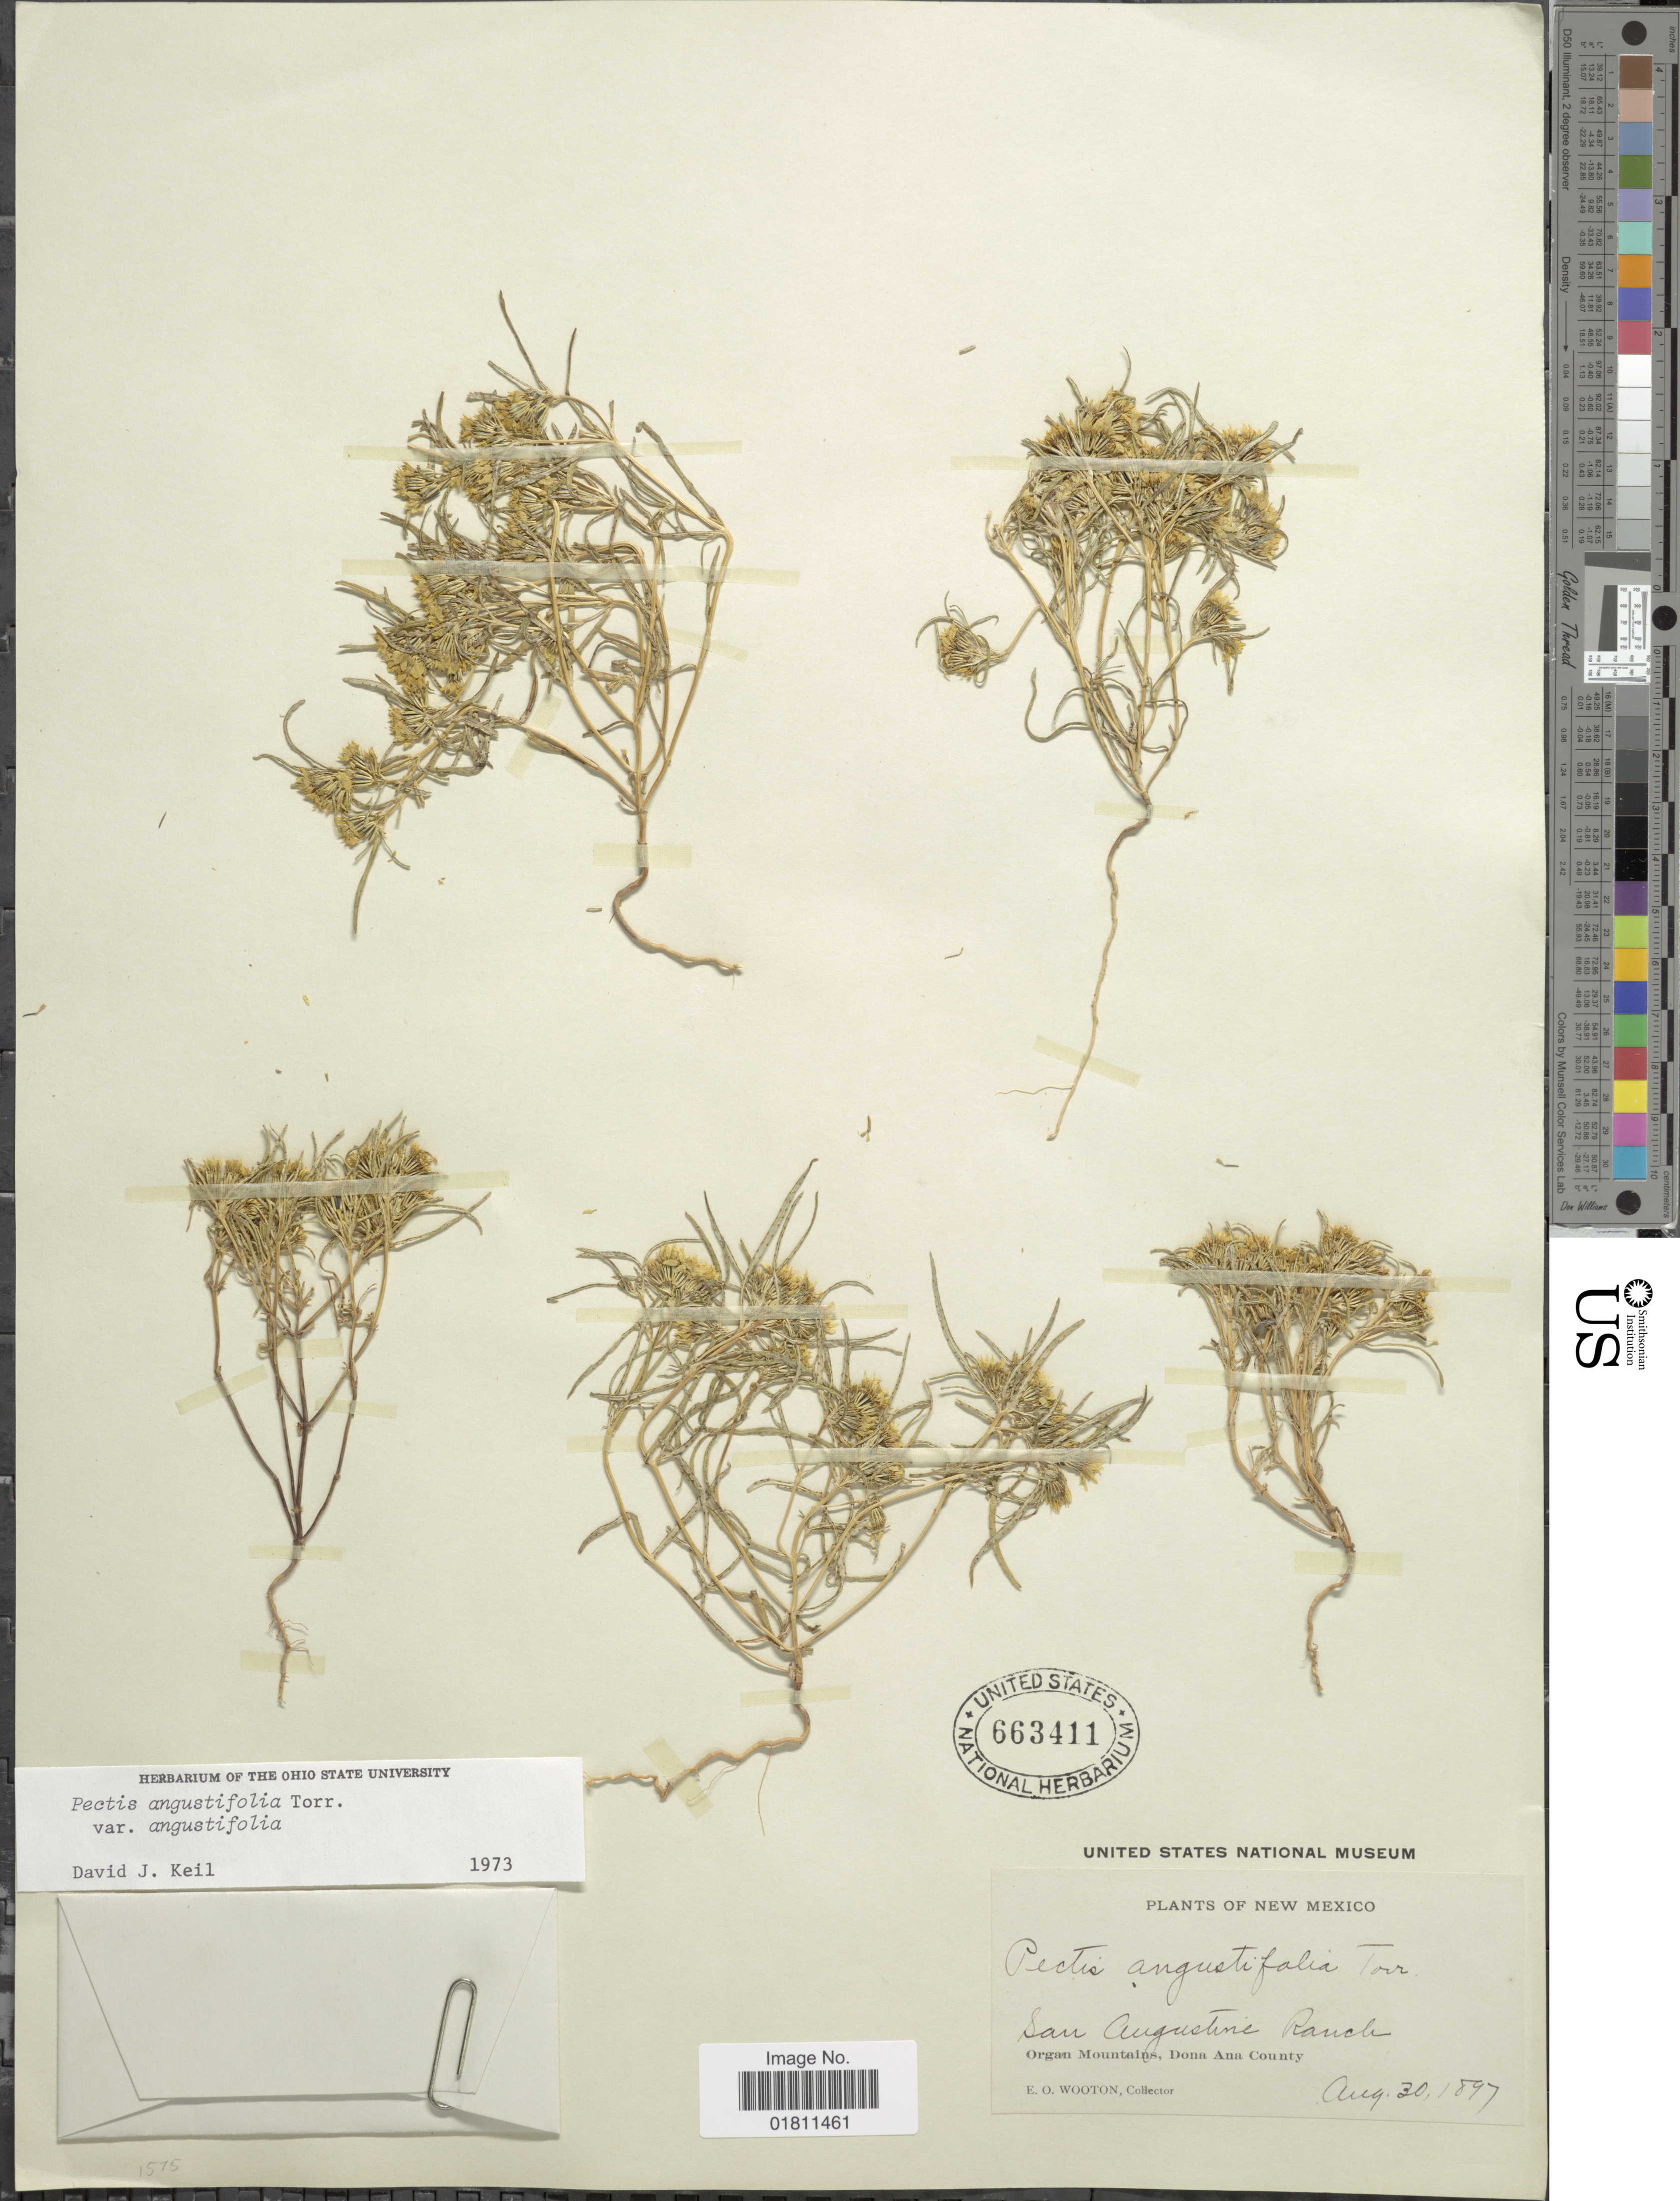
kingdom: Plantae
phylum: Tracheophyta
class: Magnoliopsida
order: Asterales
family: Asteraceae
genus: Pectis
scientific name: Pectis angustifolia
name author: Torr.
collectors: E. O. Wooton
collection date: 1897-08-30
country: United States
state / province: New Mexico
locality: New Mexico. San Augustine Ranch, Organ Mountains, Donna Anna County.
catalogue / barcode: US 663411